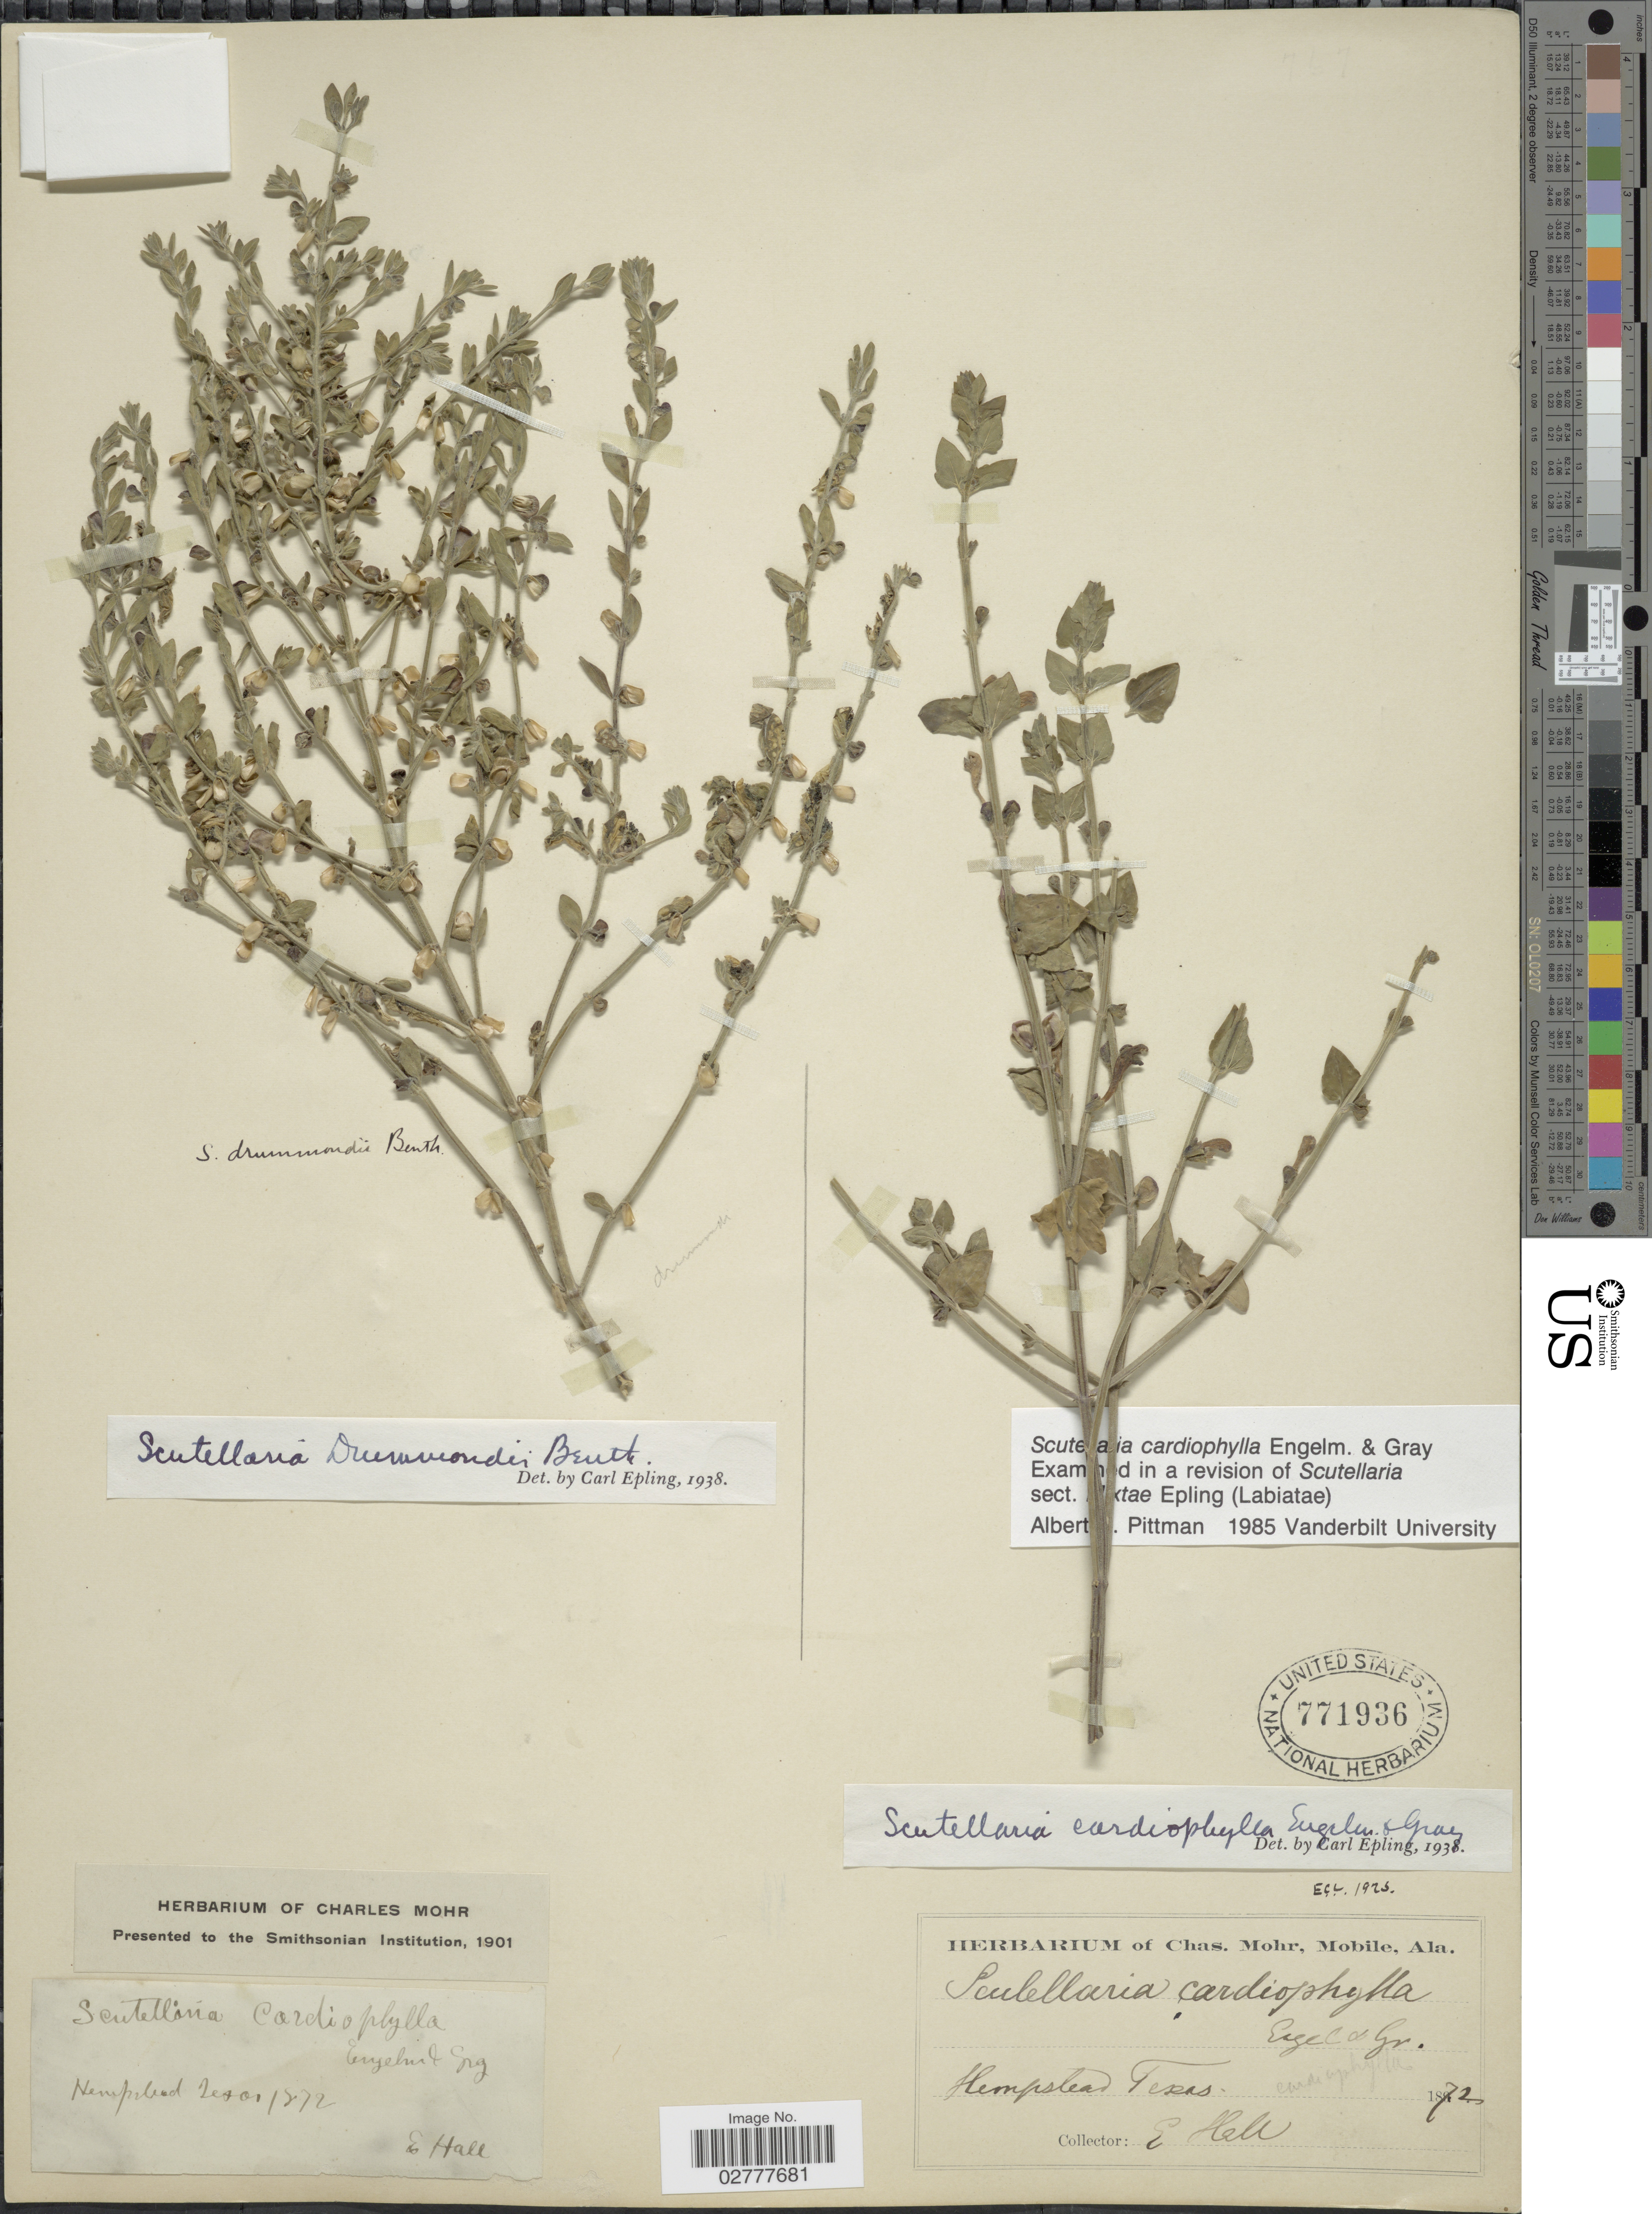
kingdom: Plantae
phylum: Tracheophyta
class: Magnoliopsida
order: Lamiales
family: Lamiaceae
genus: Scutellaria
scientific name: Scutellaria cardiophylla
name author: Engelm. & A. Gray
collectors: E. Hall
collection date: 1872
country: United States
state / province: Texas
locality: Hempstead.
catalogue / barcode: US 771936